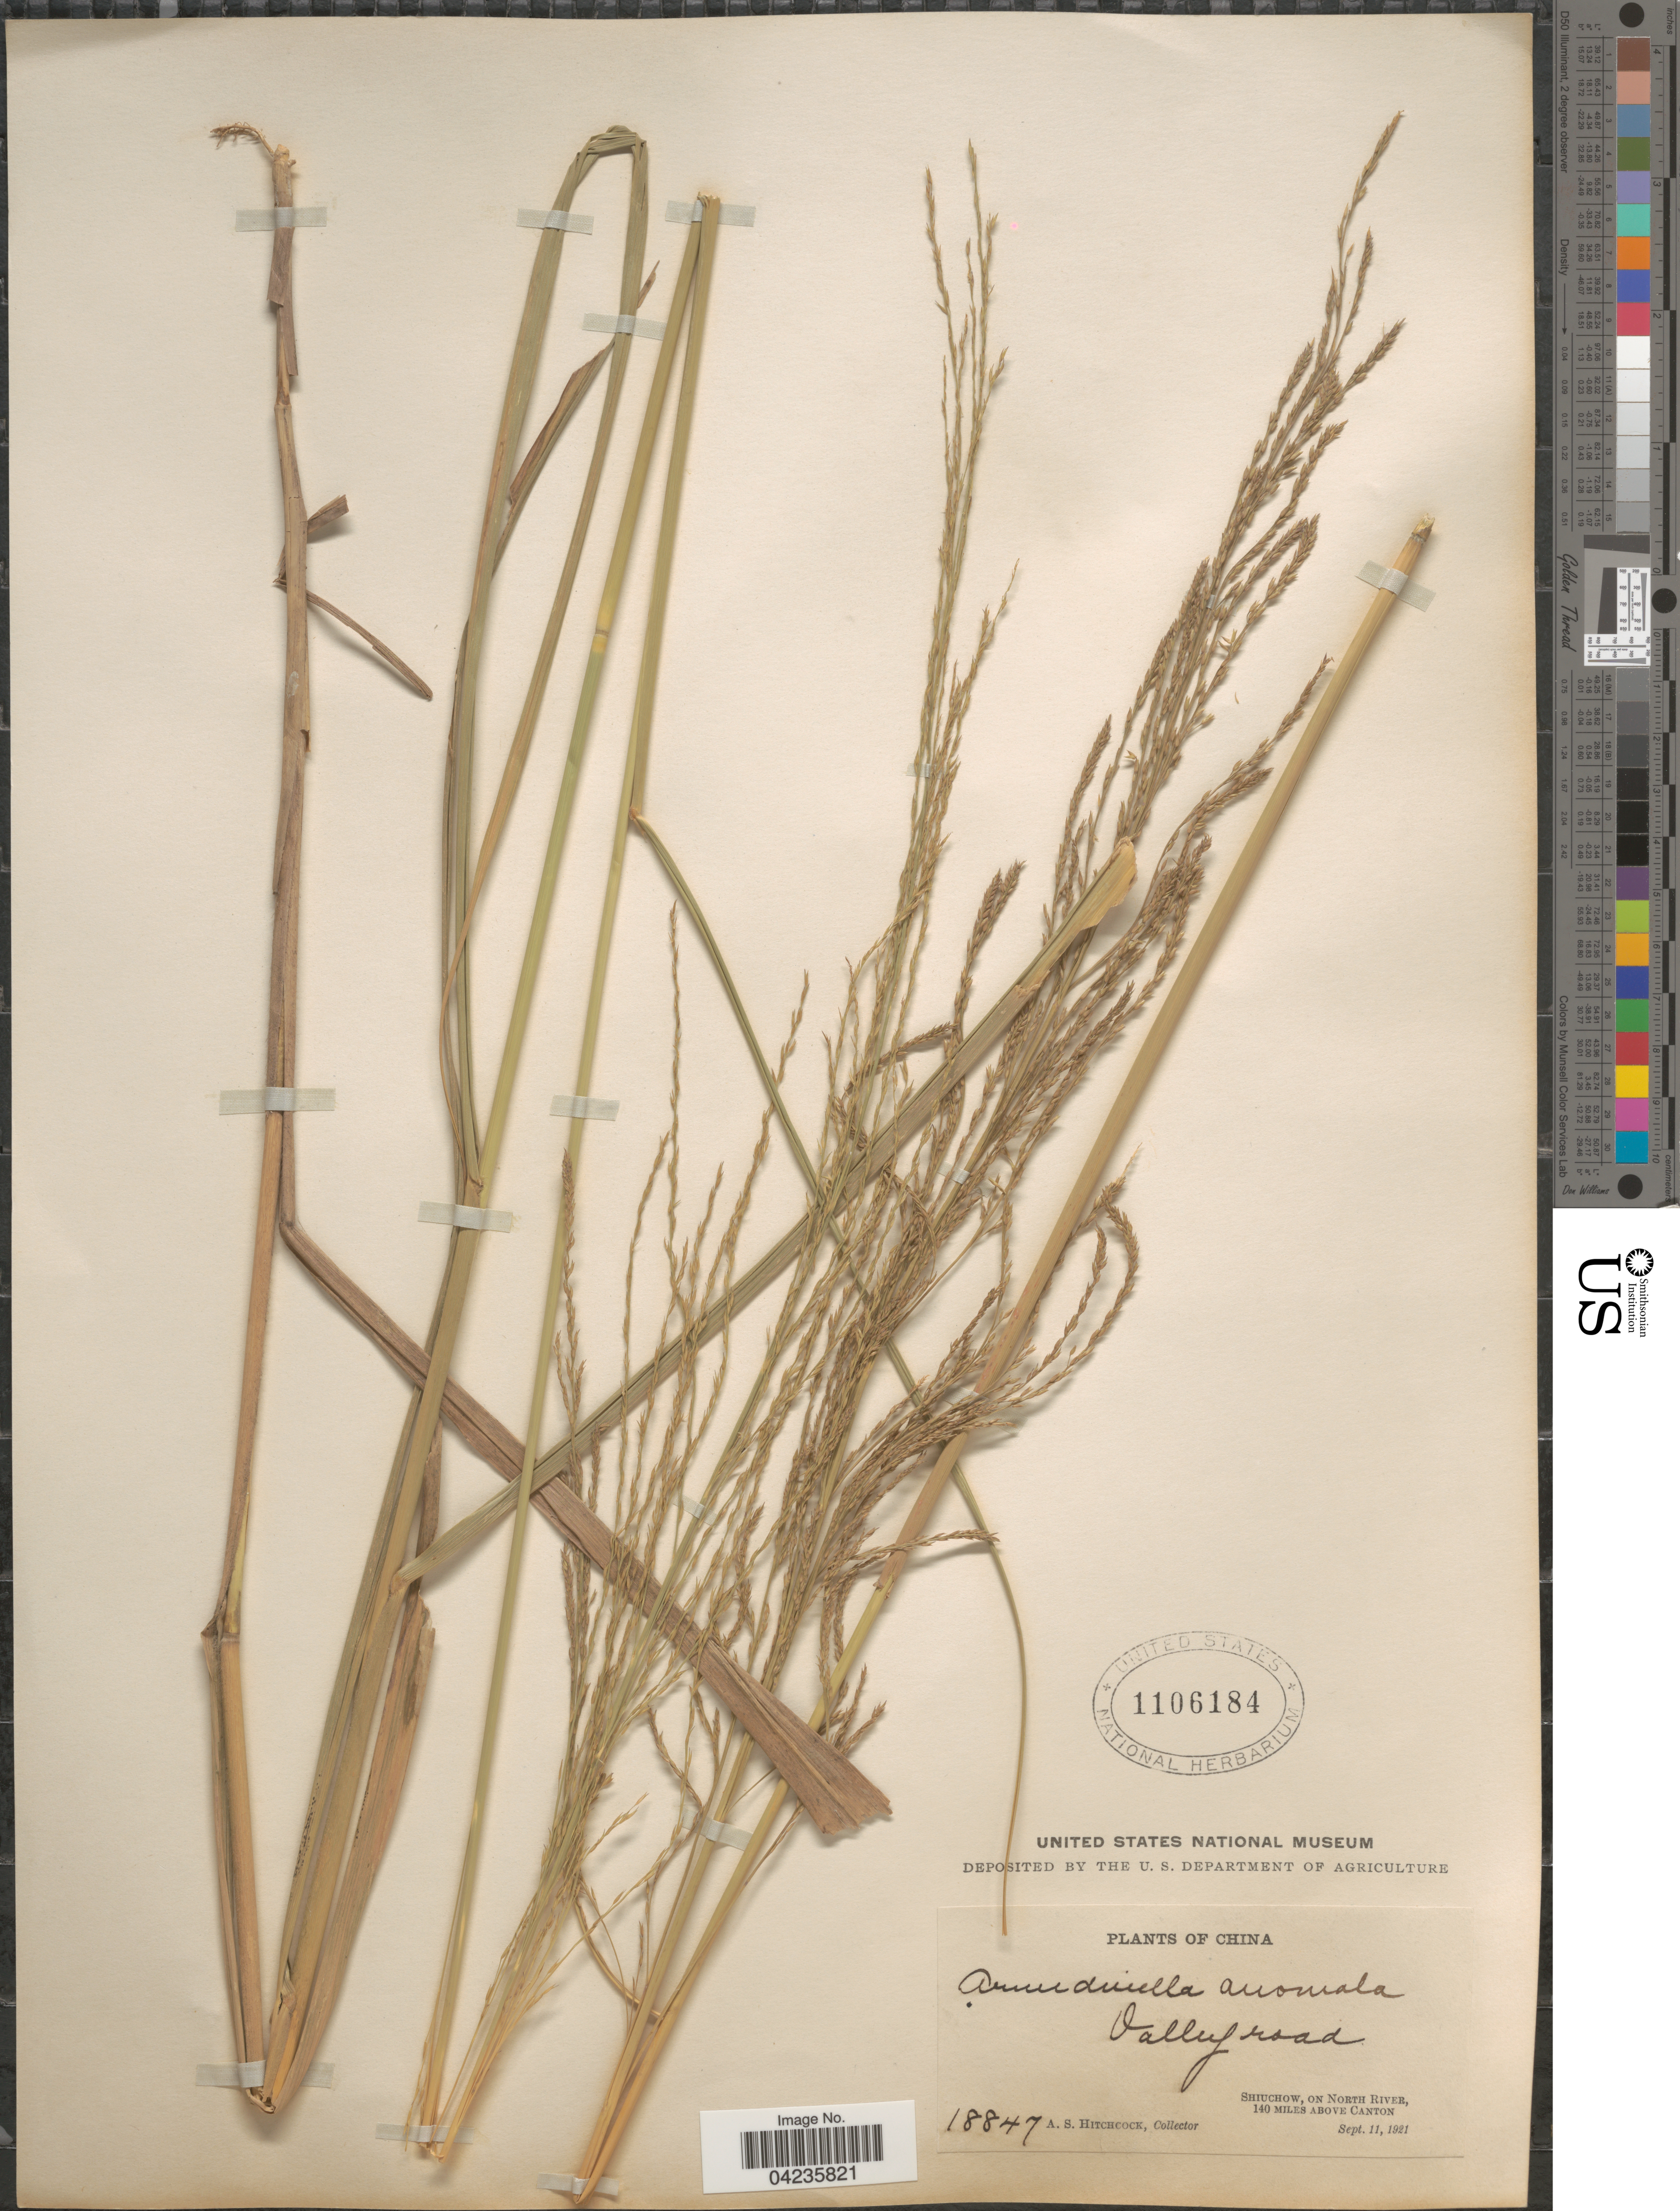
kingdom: Plantae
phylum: Tracheophyta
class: Liliopsida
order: Poales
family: Poaceae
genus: Arundinella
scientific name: Arundinella hirta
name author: (Thunb.) Tanaka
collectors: A. S. Hitchcock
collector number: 18847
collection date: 1921-09-11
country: China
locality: Shiuchow, on North River, 140 miles above Canton.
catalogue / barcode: US 1106184